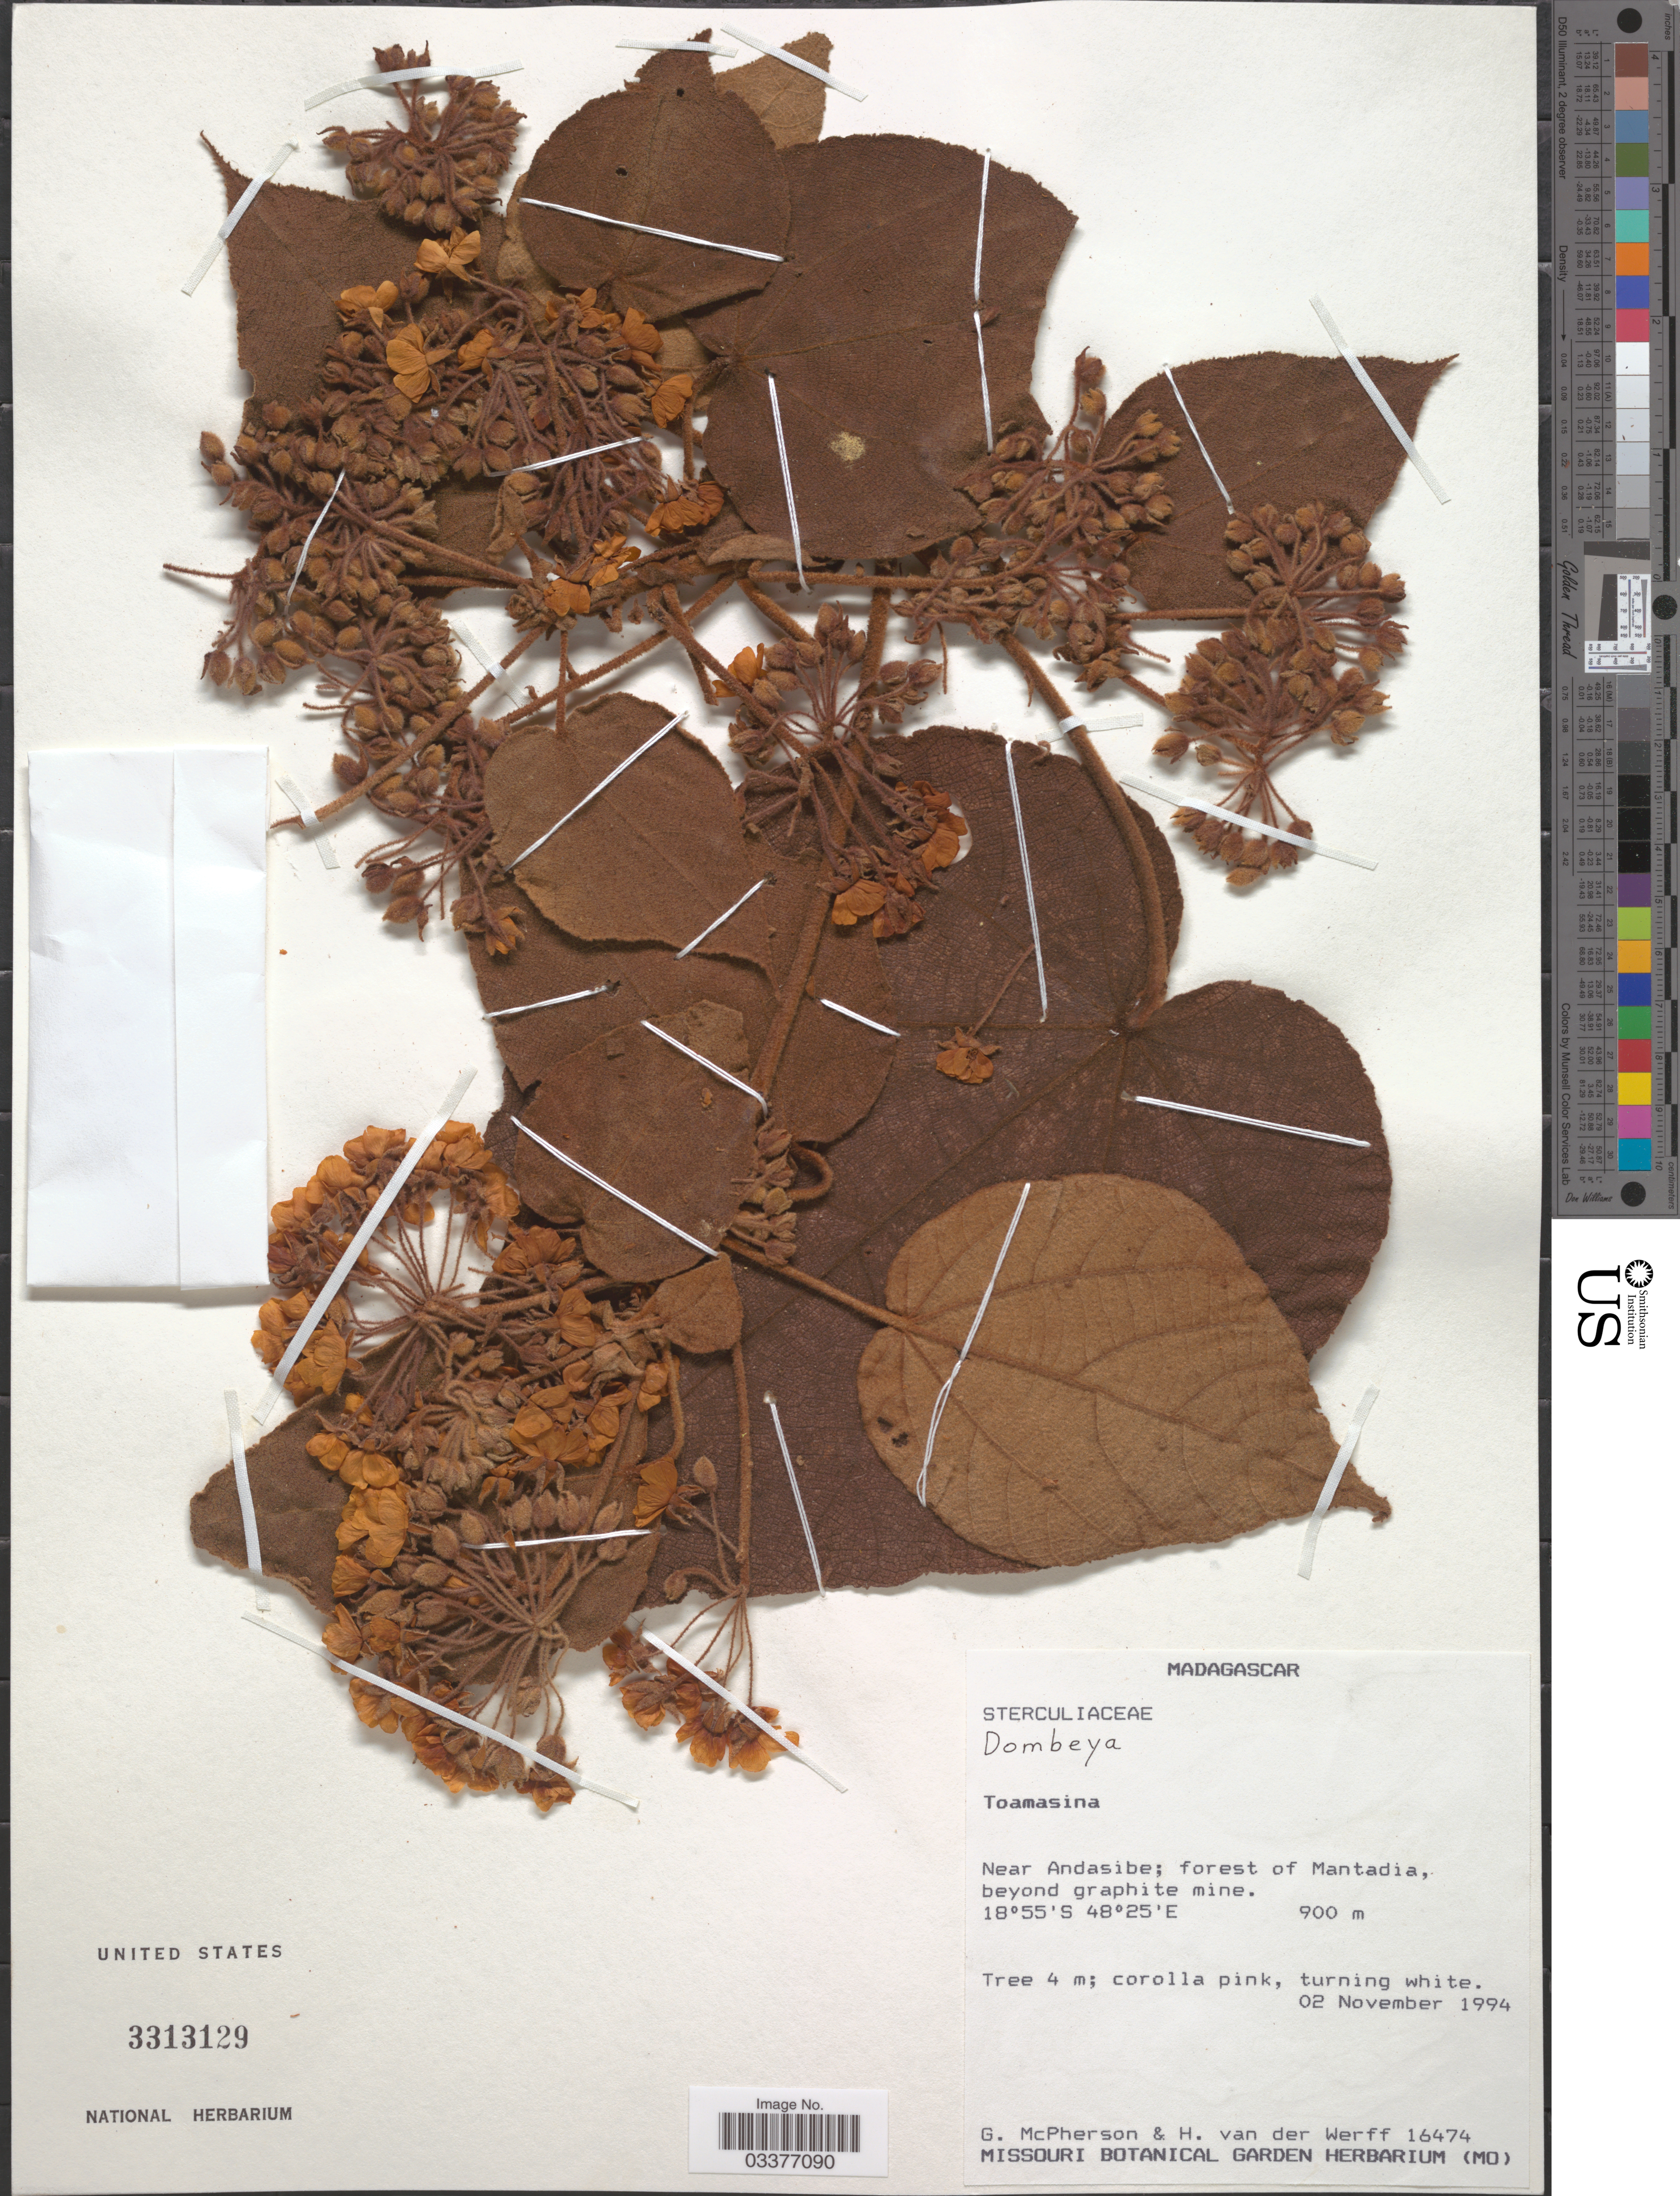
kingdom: Plantae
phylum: Tracheophyta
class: Magnoliopsida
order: Malvales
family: Malvaceae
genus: Dombeya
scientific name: Dombeya sp.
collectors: G. McPherson & H. van der Werff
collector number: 16474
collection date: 1994-11-02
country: Madagascar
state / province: Alaotra Mangoro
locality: Near Andasibe; forest of Mantadia.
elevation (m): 900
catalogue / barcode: US 3313129